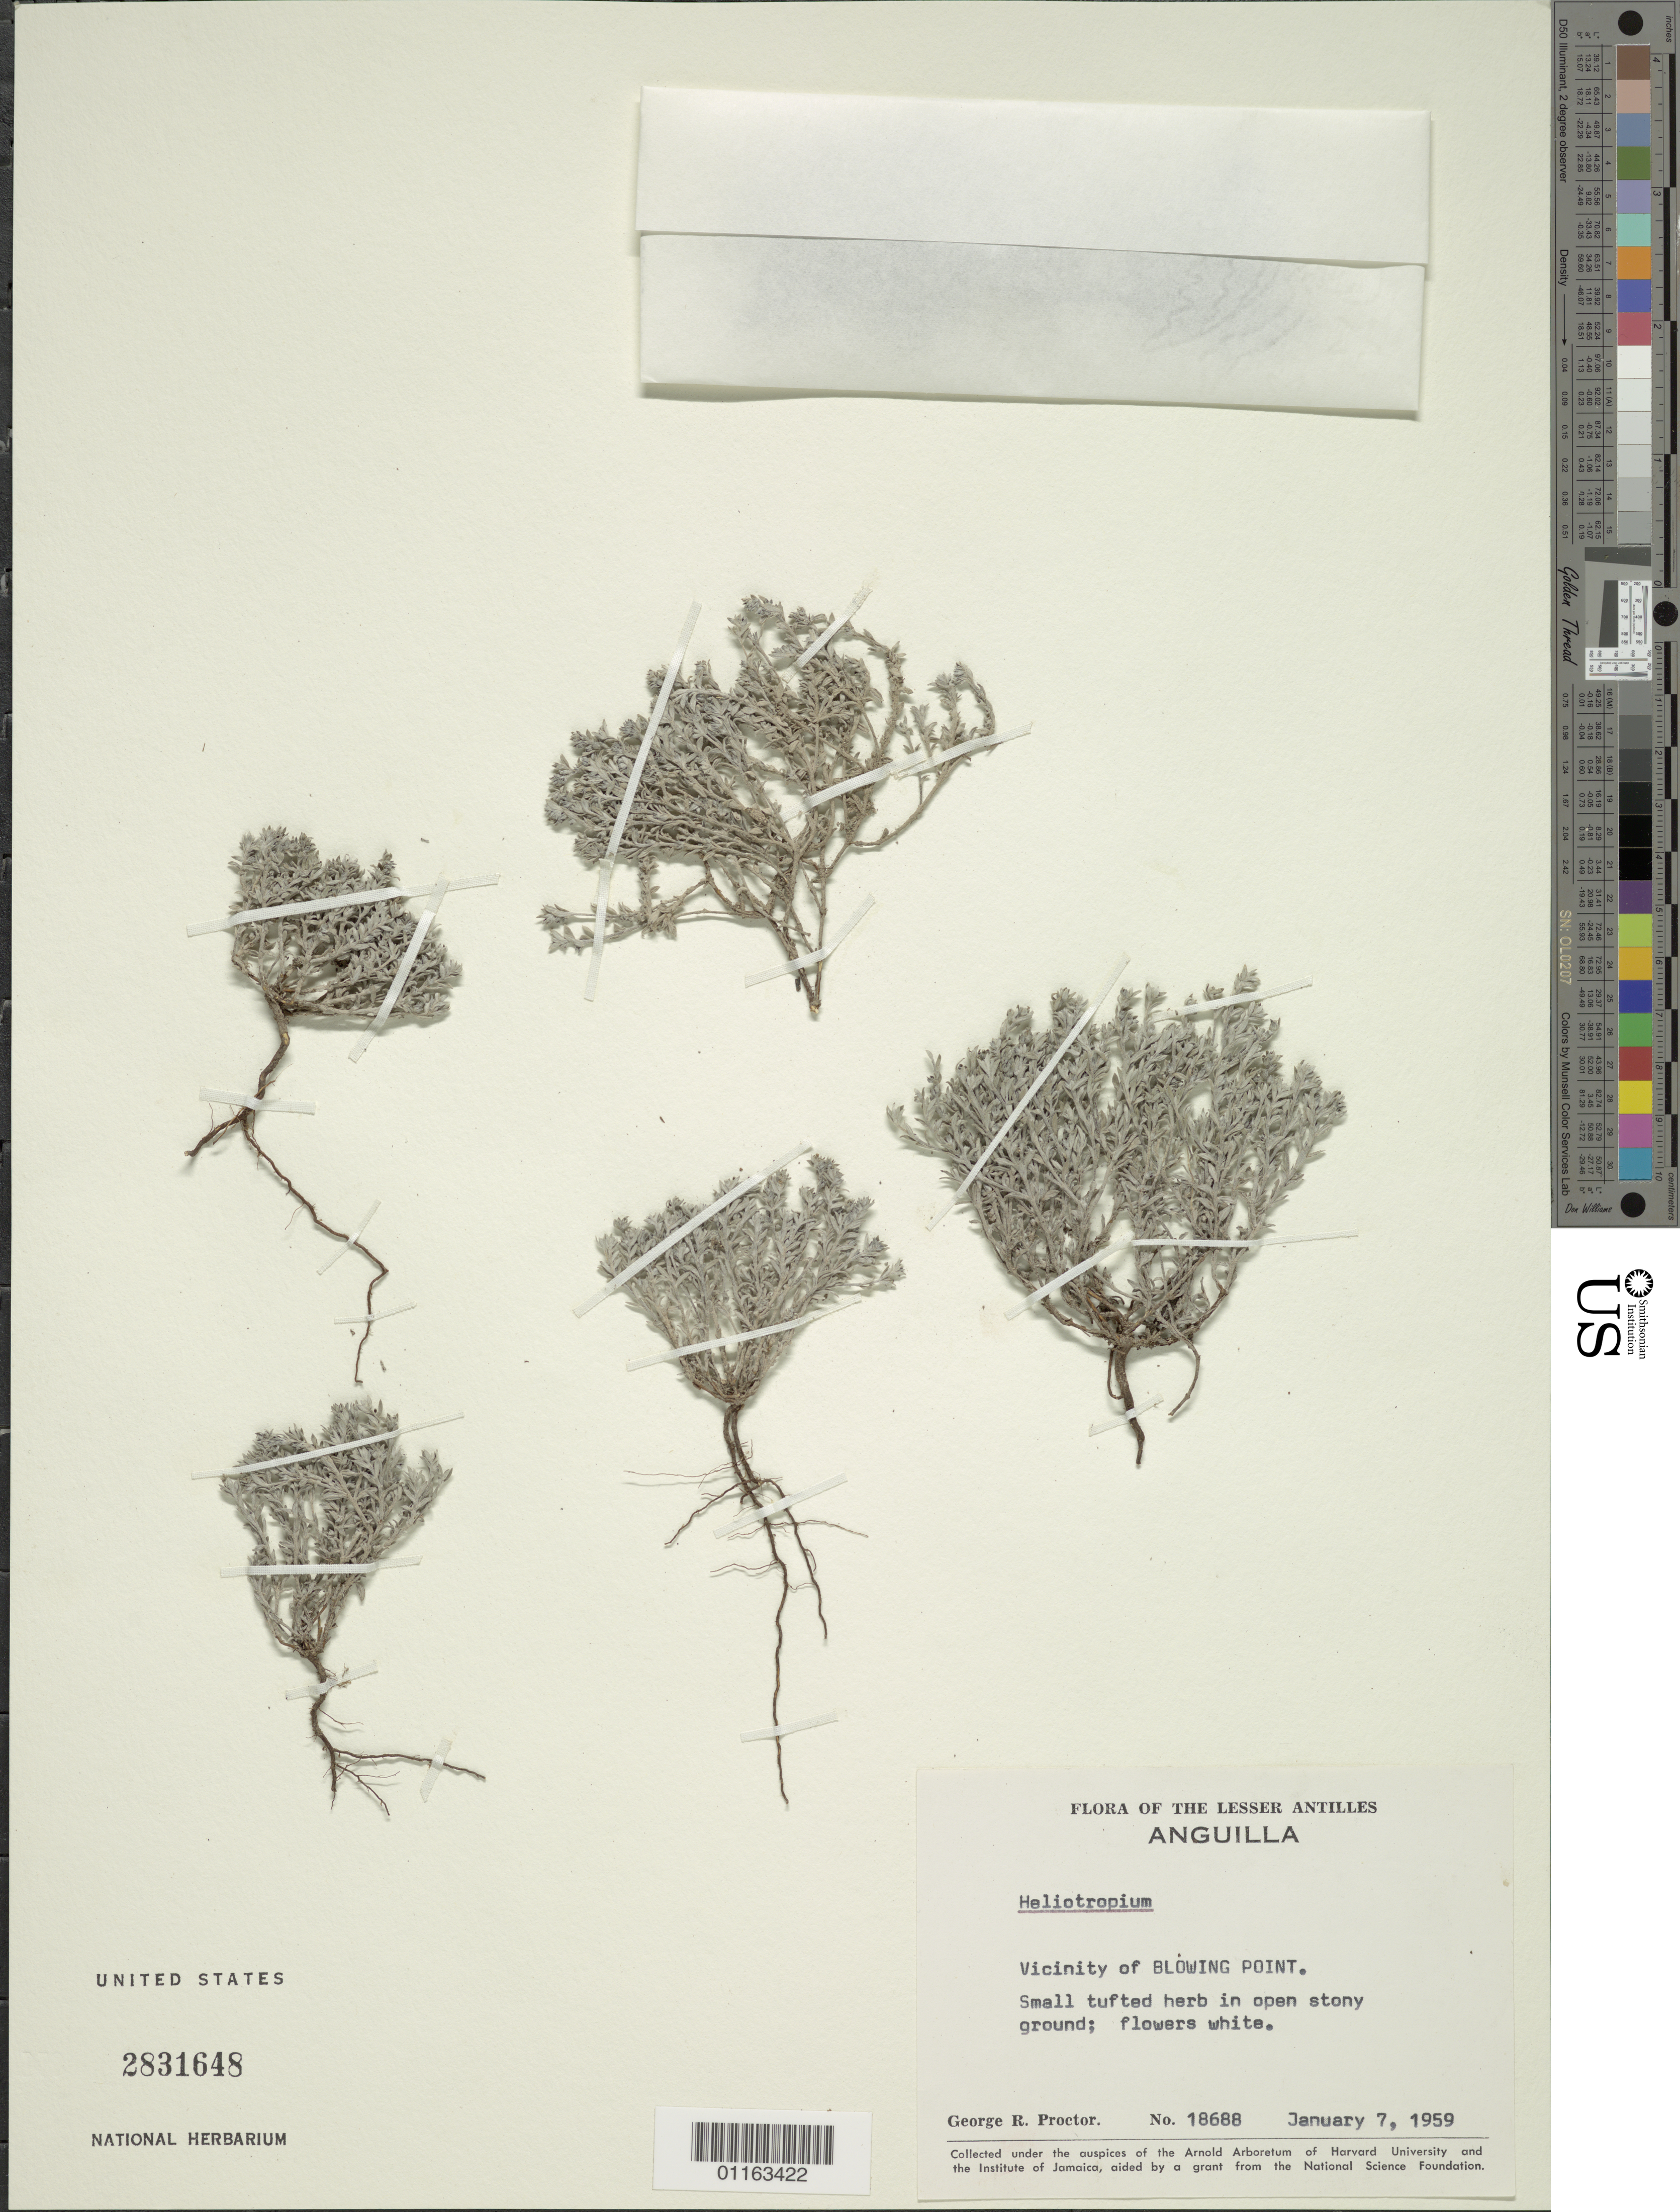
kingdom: Plantae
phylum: Tracheophyta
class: Magnoliopsida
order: Boraginales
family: Heliotropiaceae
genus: Heliotropium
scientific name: Heliotropium sp.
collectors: G. R. Proctor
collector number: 18688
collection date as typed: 07 Jan 1959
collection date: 1959-01-07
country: Anguilla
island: Anguilla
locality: Vicinity of Blowing Point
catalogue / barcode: US 2831648